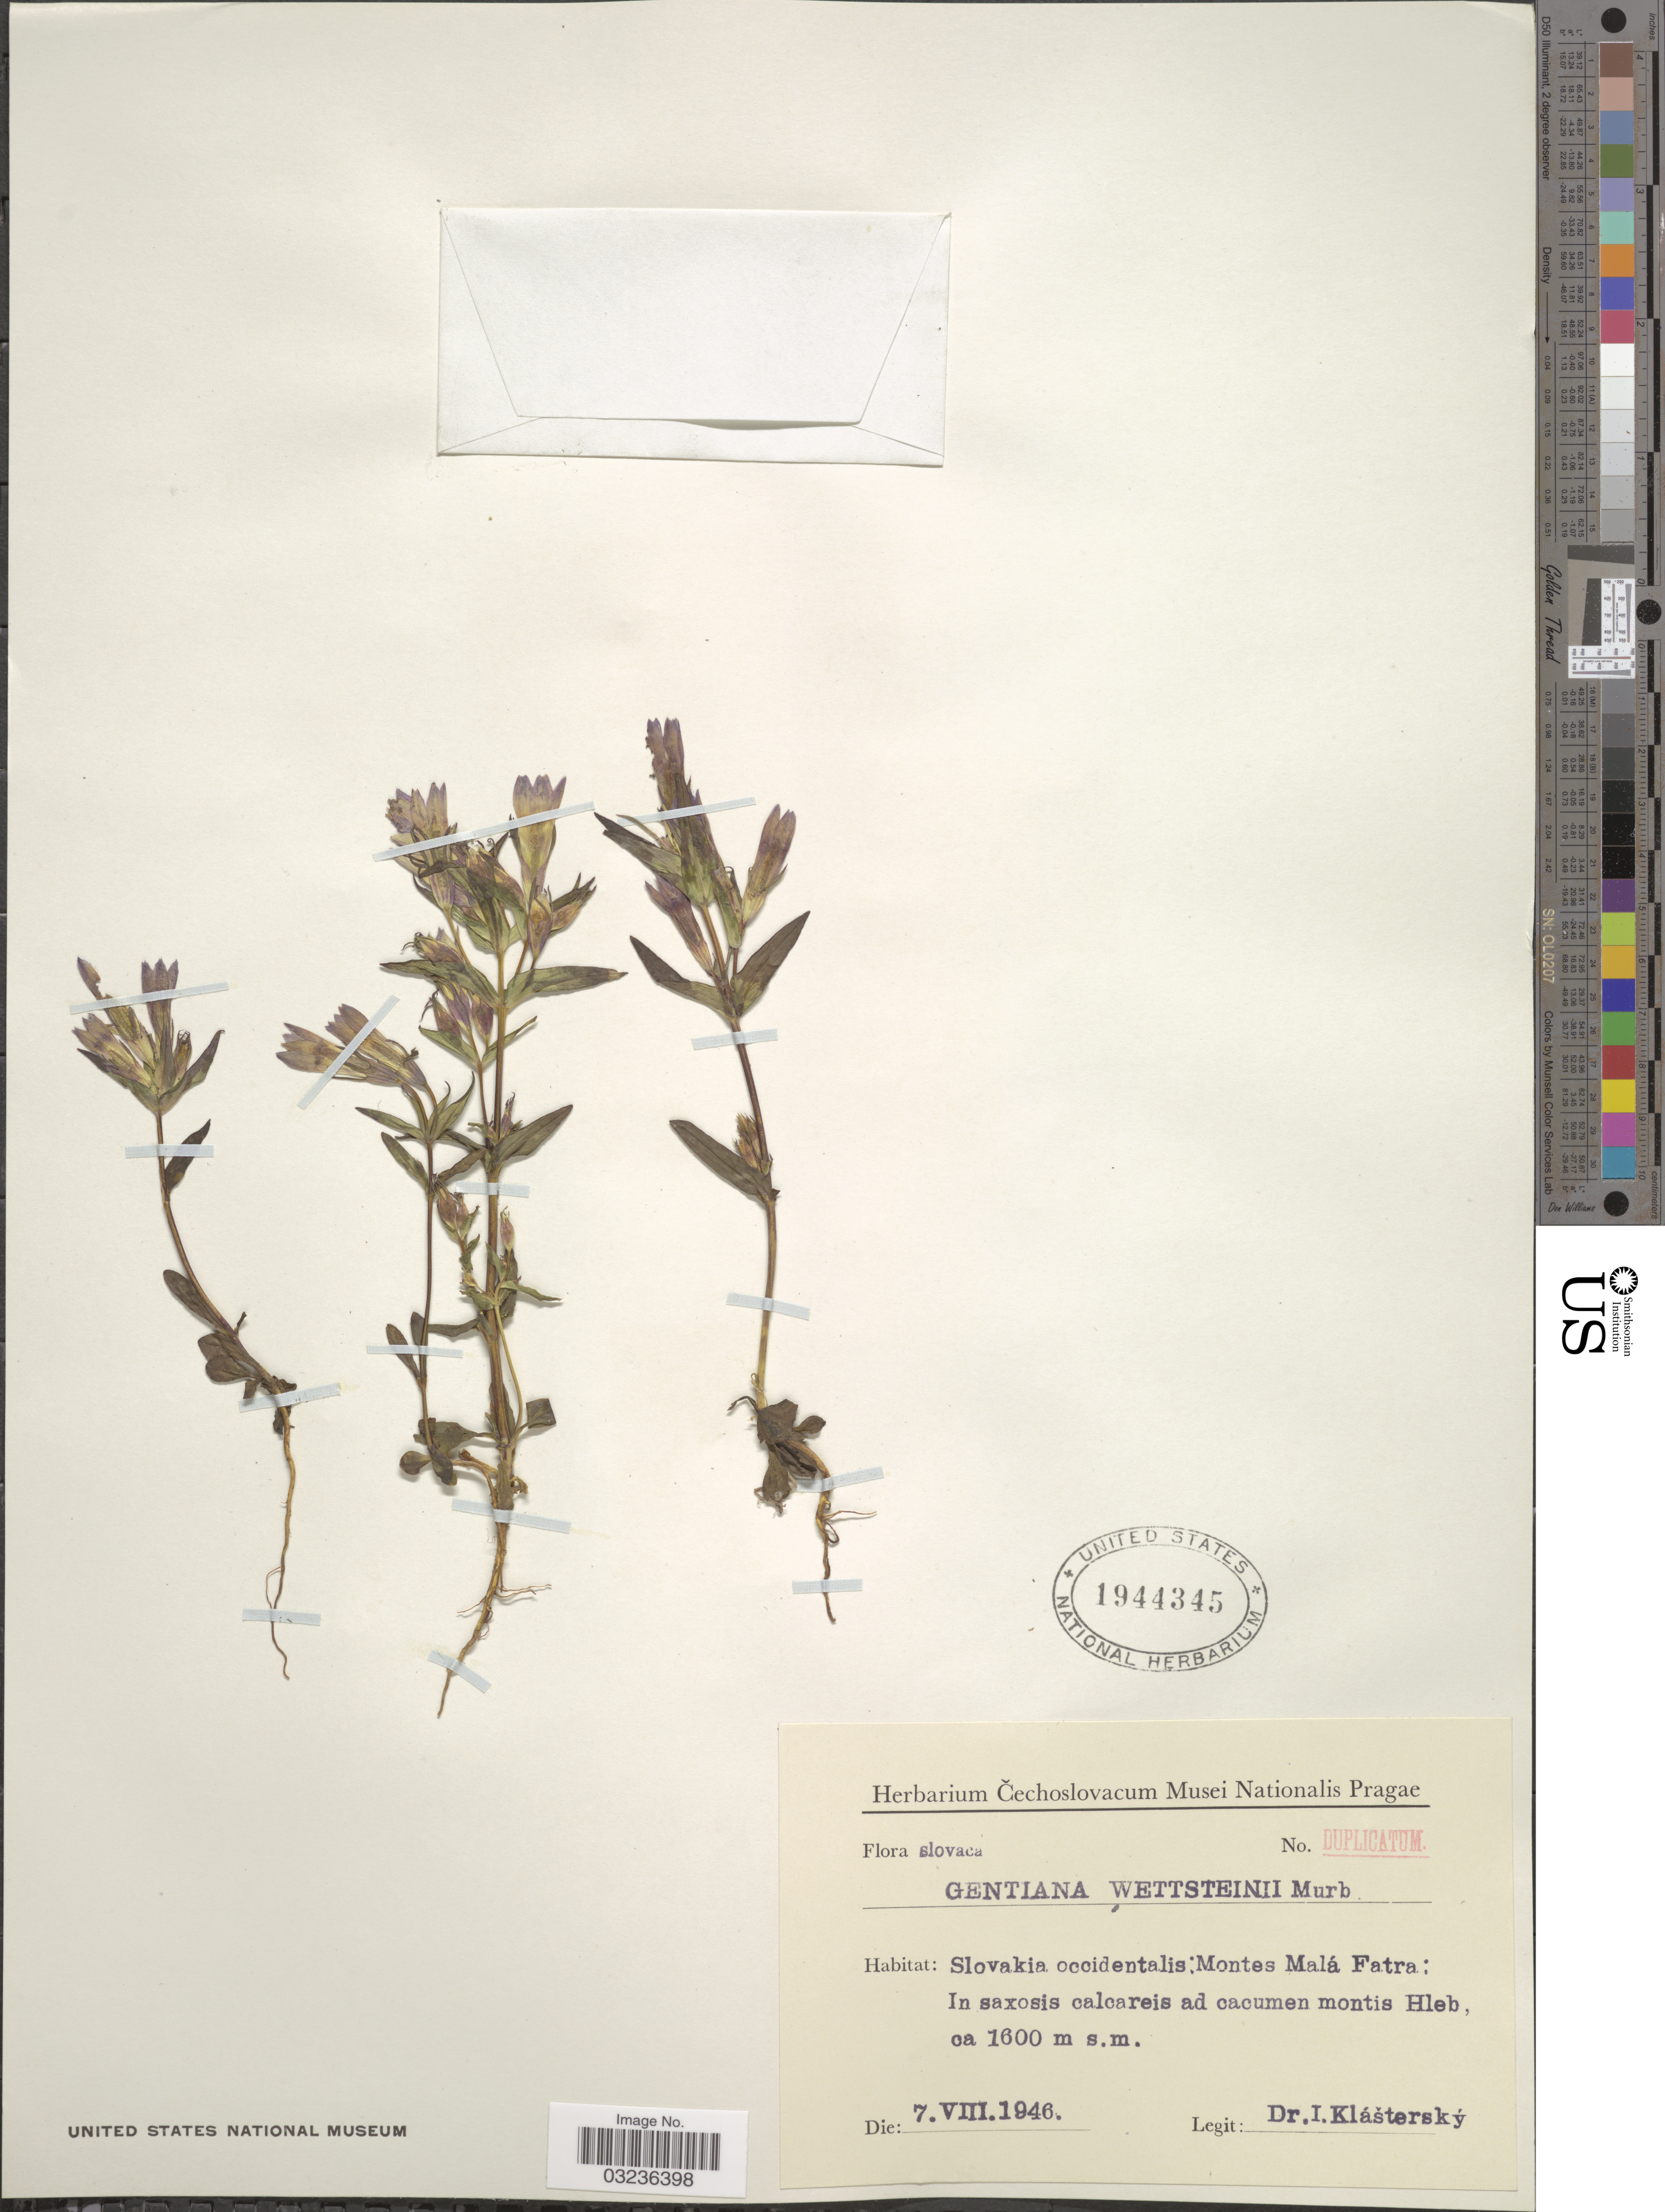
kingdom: Plantae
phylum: Tracheophyta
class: Magnoliopsida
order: Gentianales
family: Gentianaceae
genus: Gentiana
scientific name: Gentiana wettsteinii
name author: Murb.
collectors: I. Klášterský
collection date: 1946-08-07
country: Slovakia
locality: Slovakia occidentalis: Montes Malá Fatra: In saxosis calcareis ad cacumen montis Hleb.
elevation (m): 1600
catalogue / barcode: US 1944345